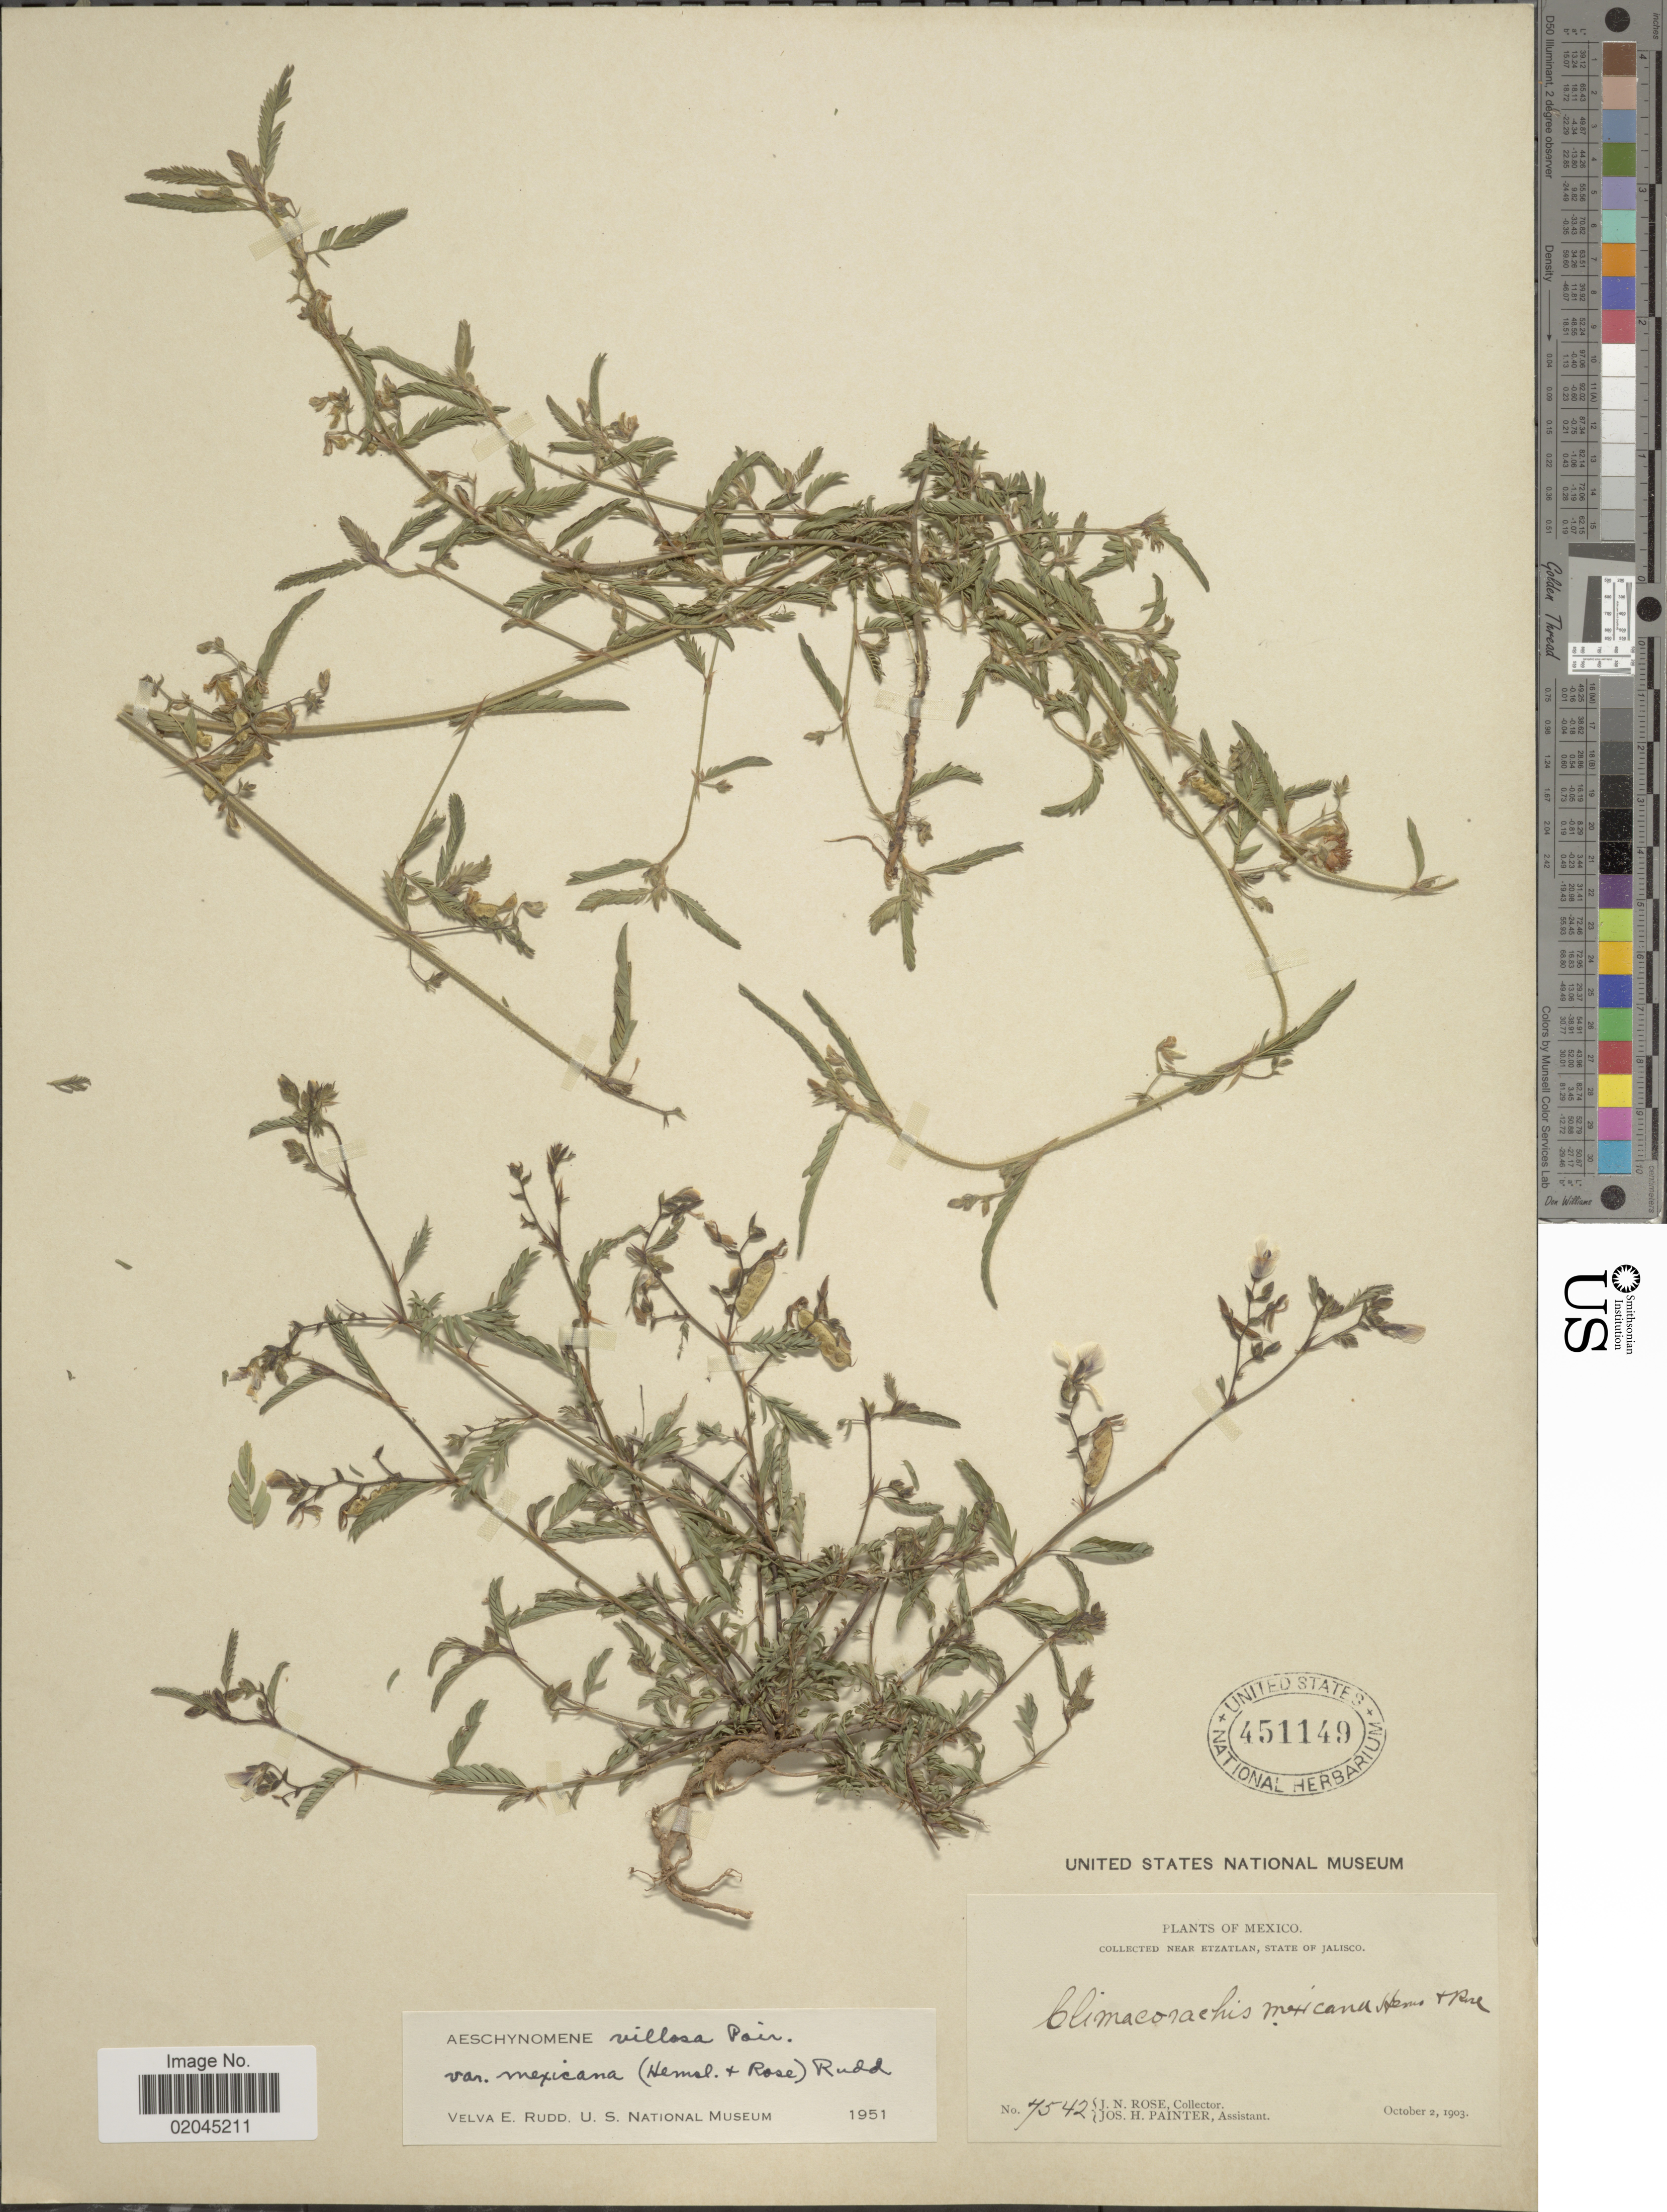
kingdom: Plantae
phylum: Tracheophyta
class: Magnoliopsida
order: Fabales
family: Fabaceae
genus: Aeschynomene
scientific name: Aeschynomene villosa var. mexicana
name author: (Micheli ex Donn. Sm.) Rudd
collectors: J. N. Rose & J. H. Painter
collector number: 7542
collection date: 1903-10-02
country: Mexico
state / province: Jalisco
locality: Near Etzatlan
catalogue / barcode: US 451149